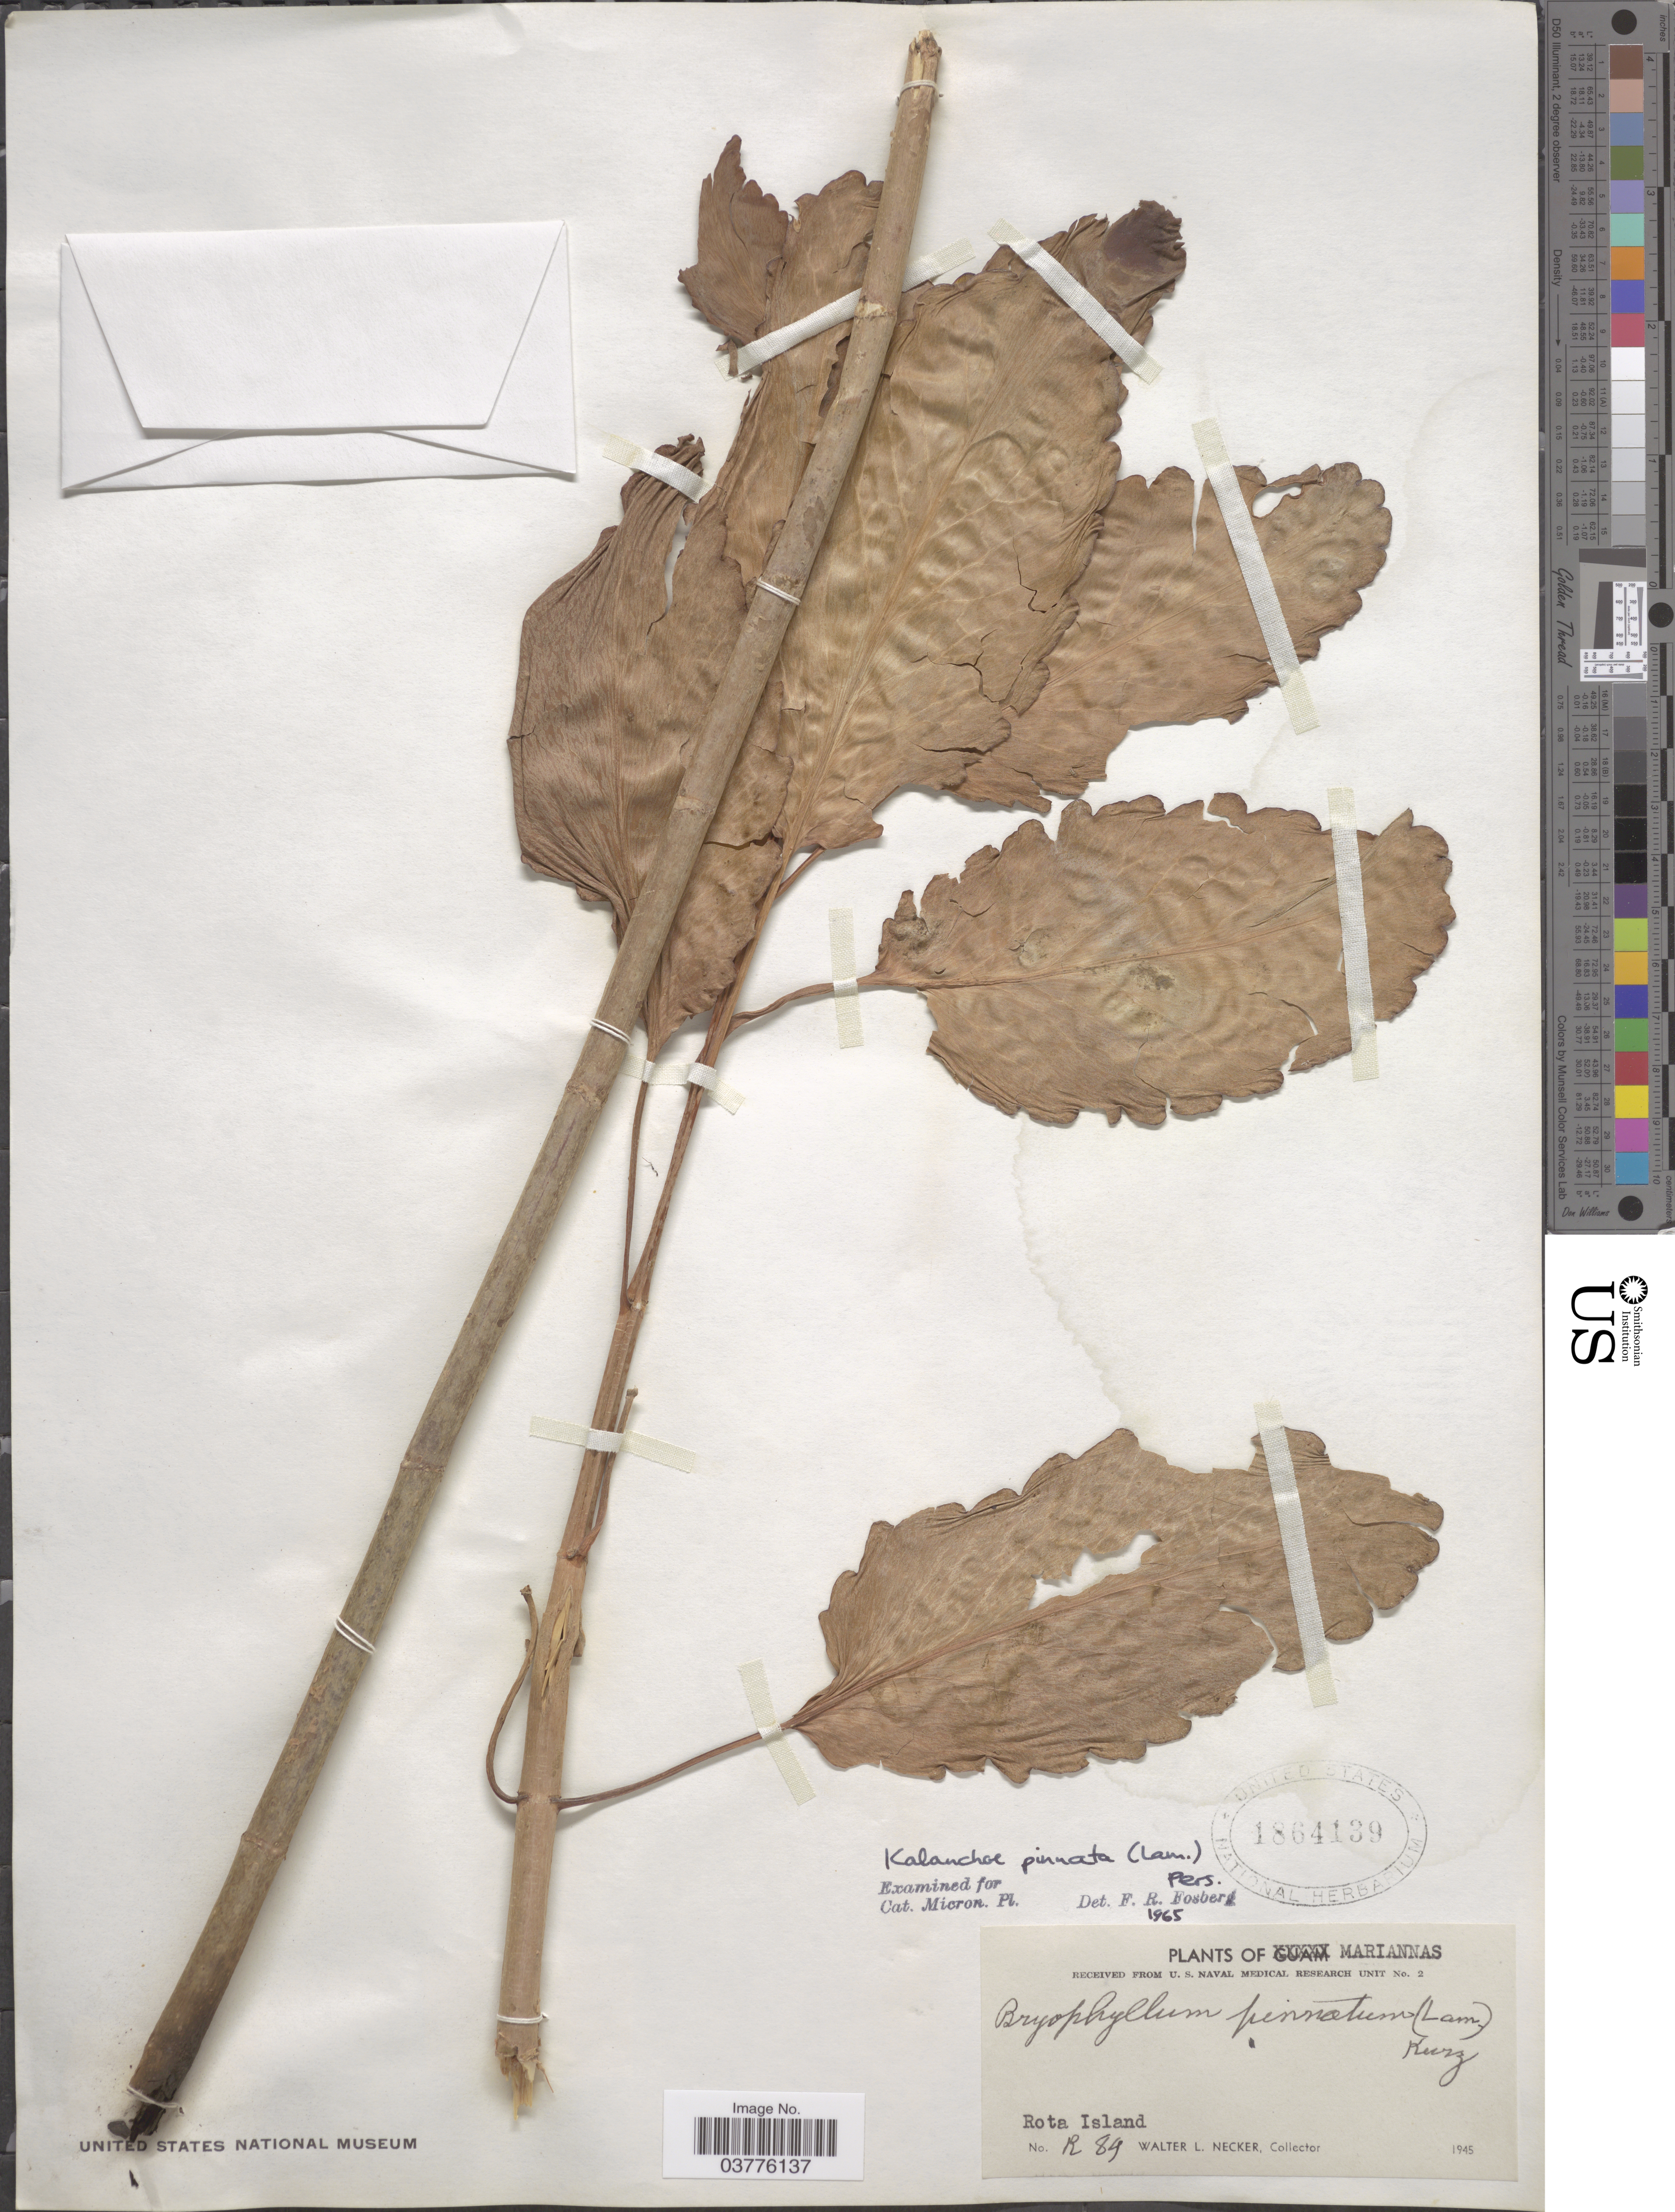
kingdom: Plantae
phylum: Tracheophyta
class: Magnoliopsida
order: Saxifragales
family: Crassulaceae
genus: Kalanchoe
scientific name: Kalanchoe pinnata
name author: (Lam.) Pers.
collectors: W. L. Necker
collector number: R89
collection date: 1945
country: Northern Mariana Islands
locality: Mariannas. Rota Island.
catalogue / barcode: US 1864139